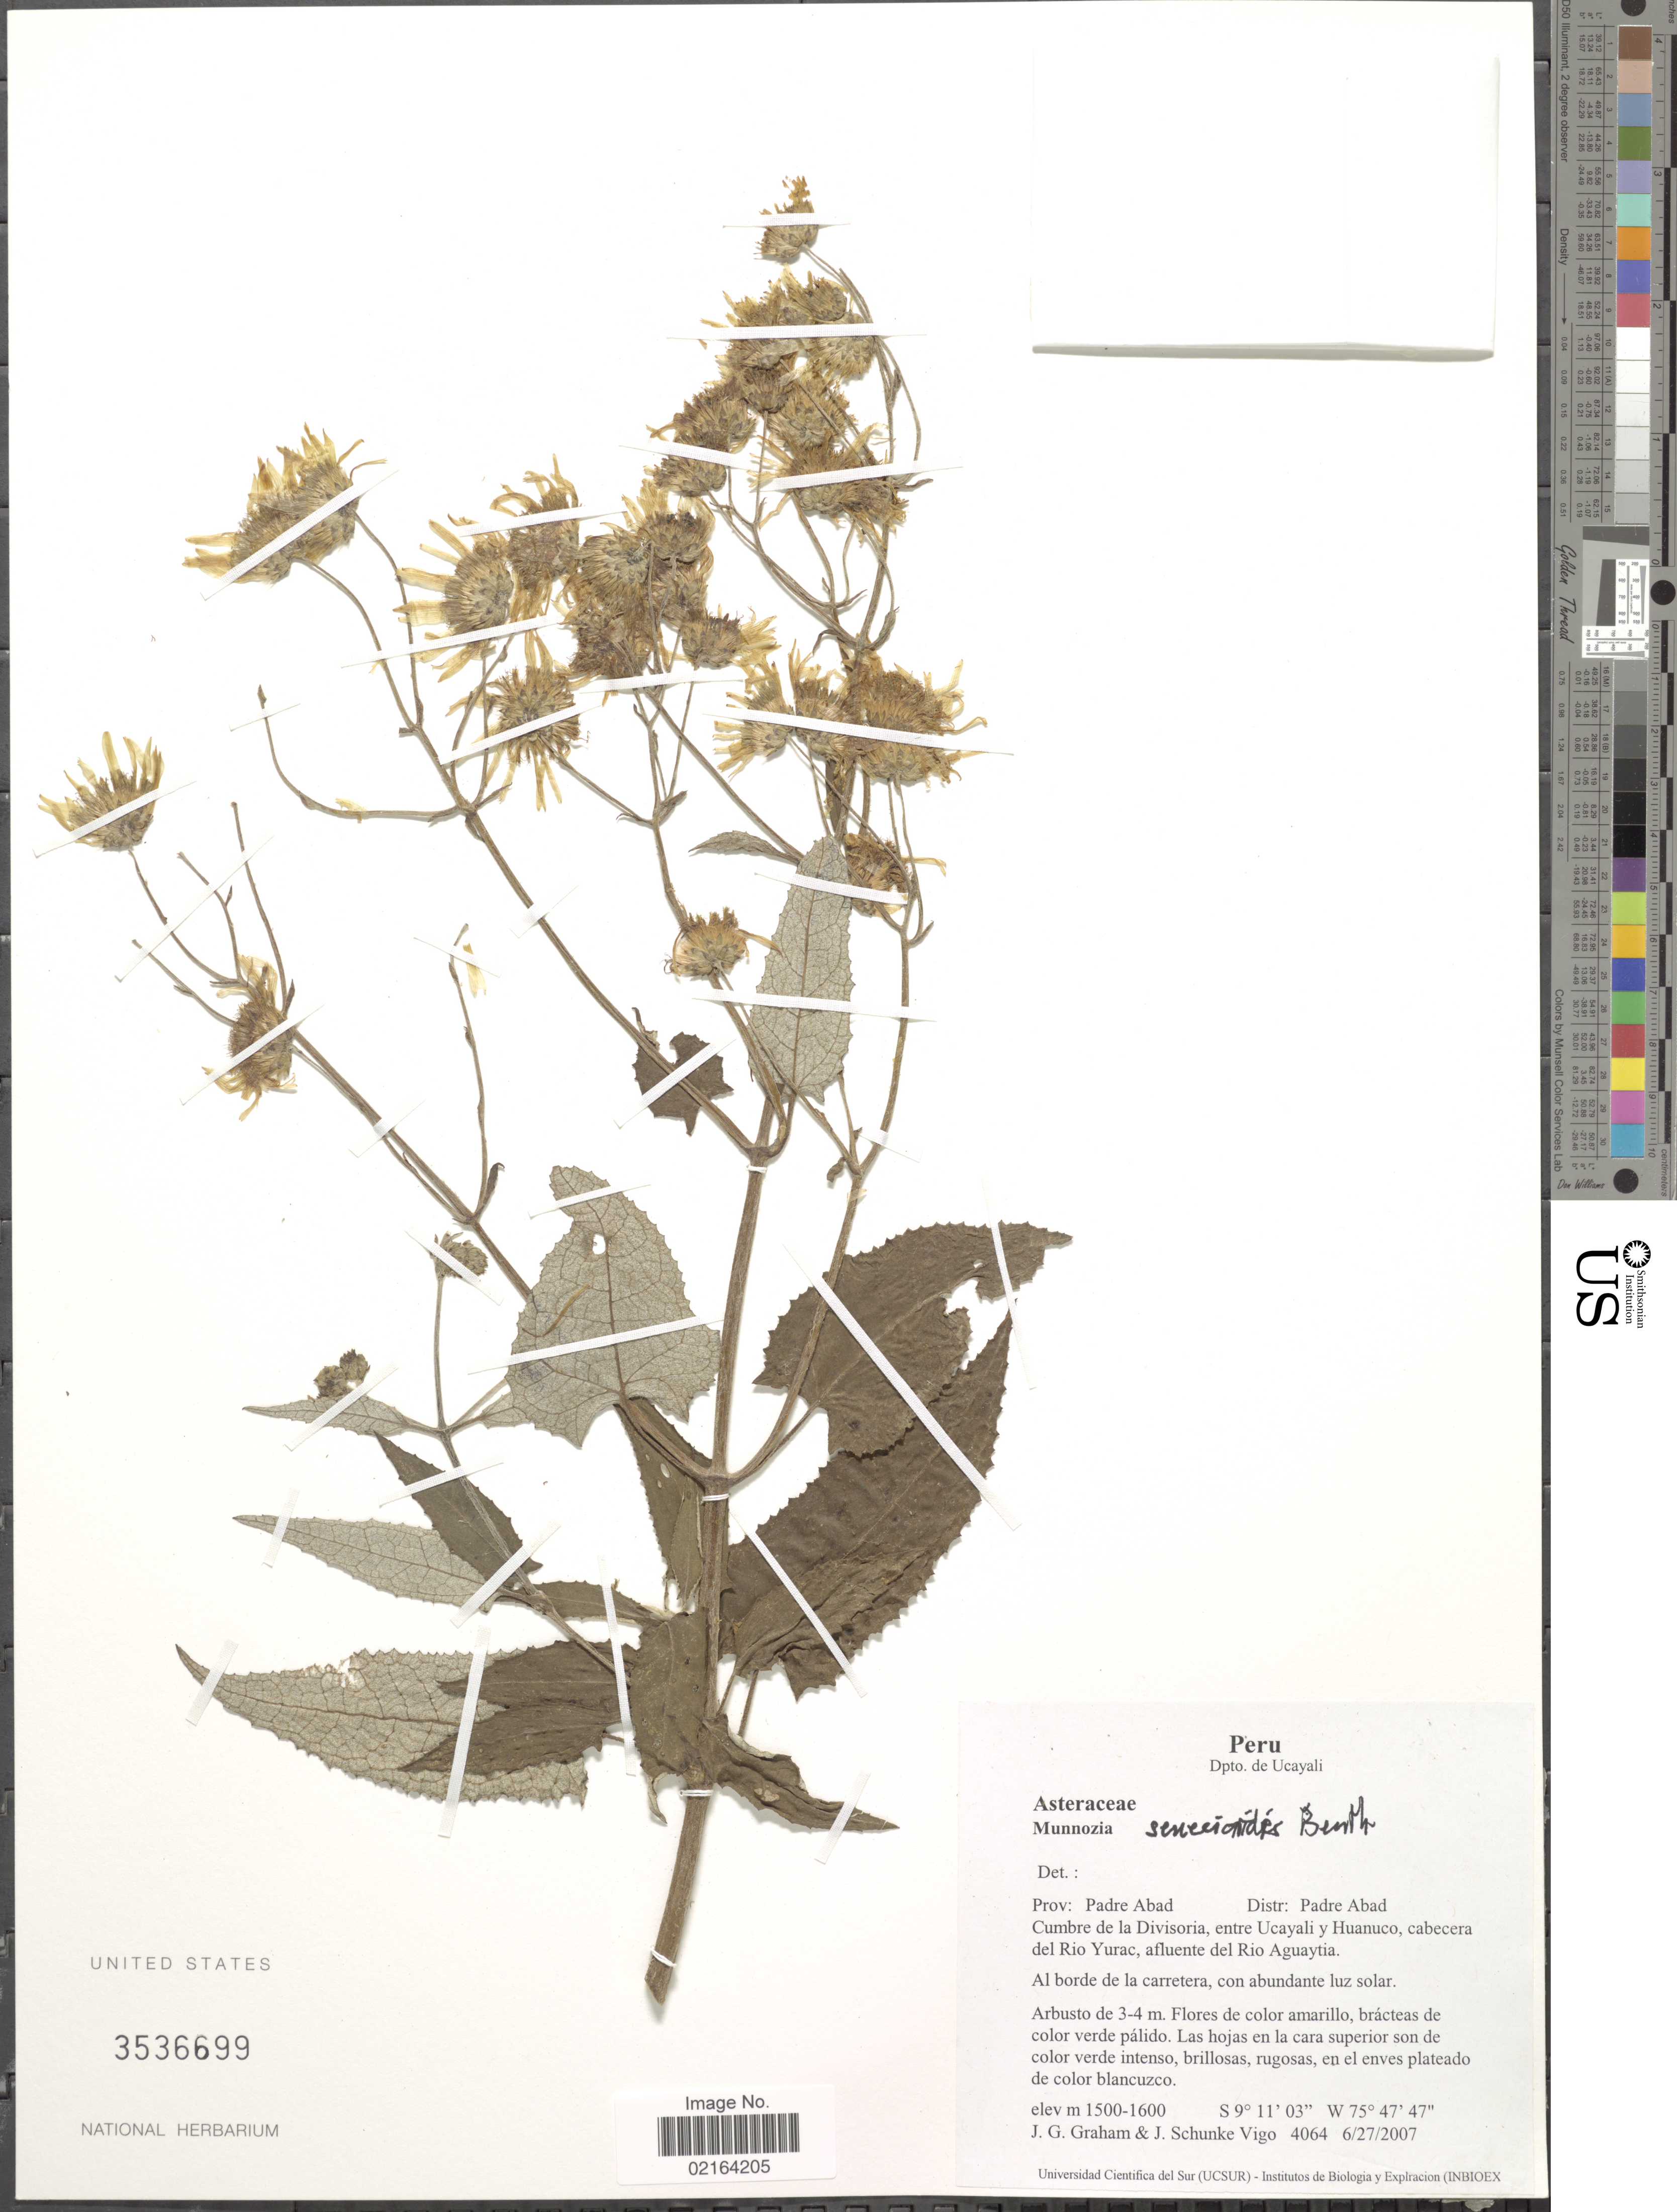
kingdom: Plantae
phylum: Tracheophyta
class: Magnoliopsida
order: Asterales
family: Asteraceae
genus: Munnozia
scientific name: Munnozia senecionidis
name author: Benth.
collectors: J. Graham & J. Schunke Vigo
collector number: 4064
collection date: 2007-06-27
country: Peru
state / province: Ucayali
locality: Dpto. de Ucayali, Prov: Padre Abad, Distr.: Padre Abad, Cumbre de la Divisoria, enrtre Ucayali y Huanuco, cabecera del Rio Yurac, afluente del Rio Aguaytia, Al borde de la carretera, con abundante luz solar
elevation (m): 1500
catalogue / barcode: US 3536699